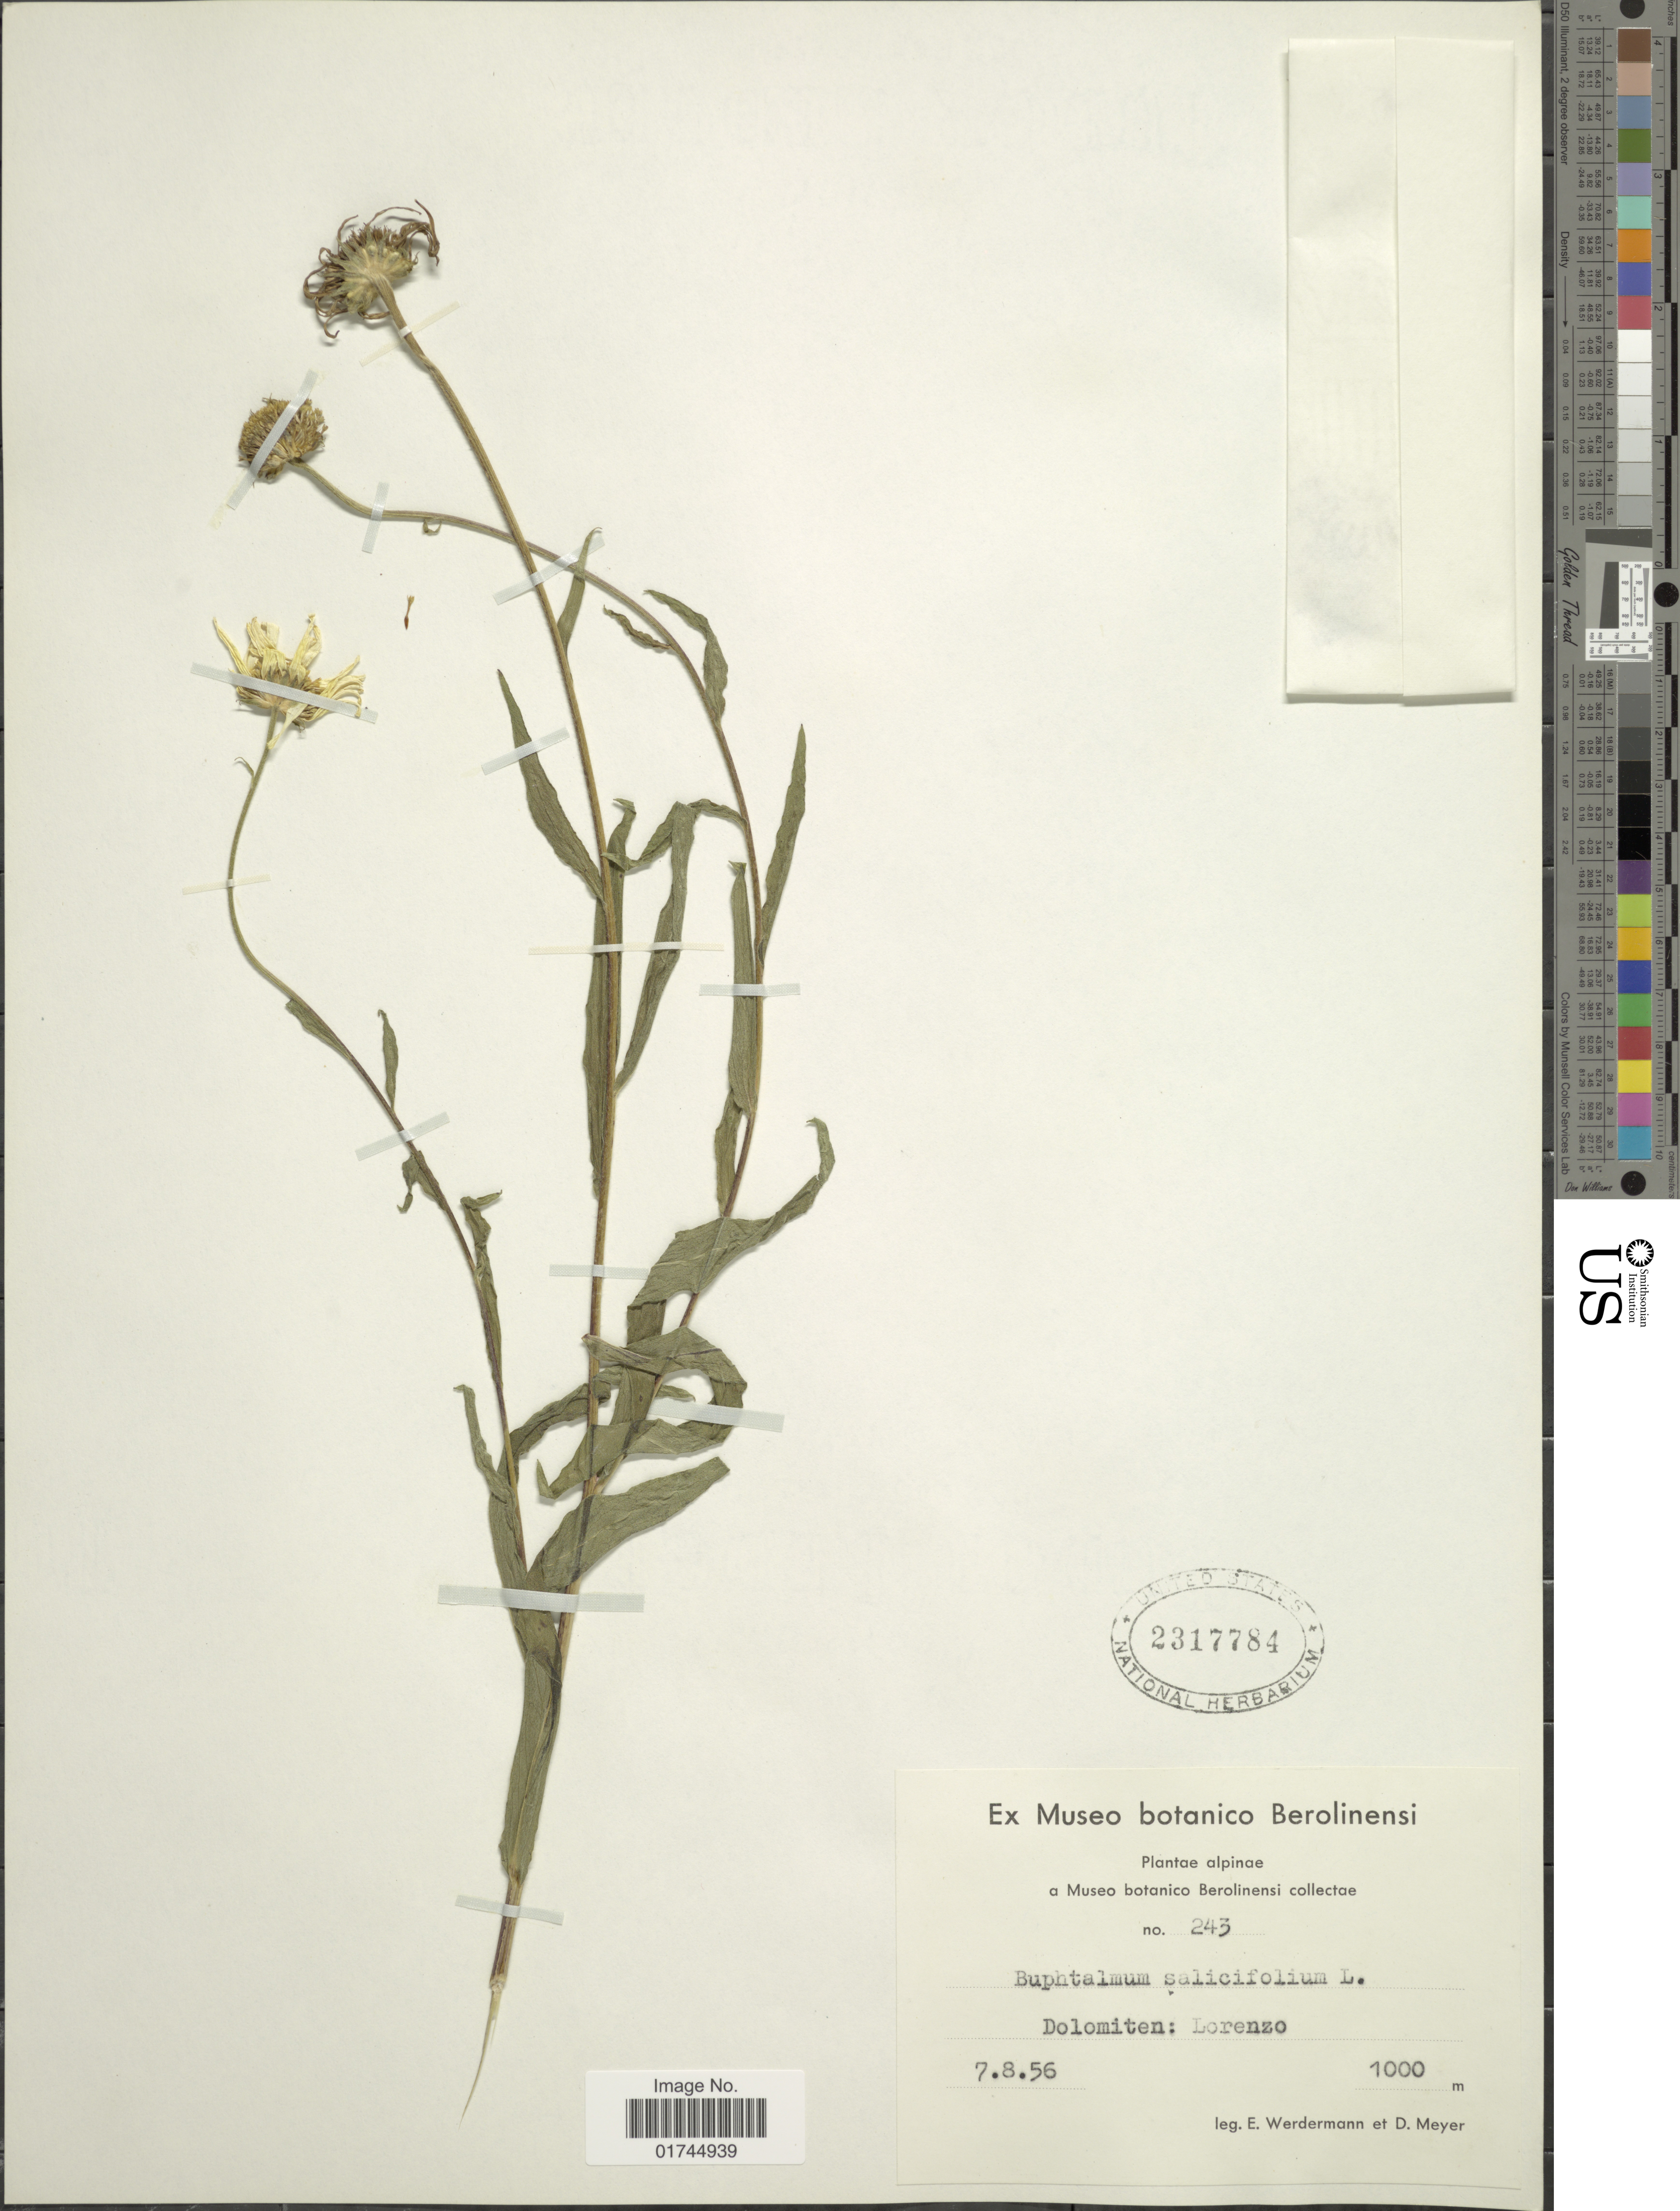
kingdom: Plantae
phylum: Tracheophyta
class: Magnoliopsida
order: Asterales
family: Asteraceae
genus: Buphthalmum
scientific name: Buphthalmum salicifolium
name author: L.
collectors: E. Werdermann & D. Meyer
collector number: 243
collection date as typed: Transcribed d/m/y: 7/8/56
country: Italy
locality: Dolomiten: Lorenzo.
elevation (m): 1000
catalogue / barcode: US 2317784